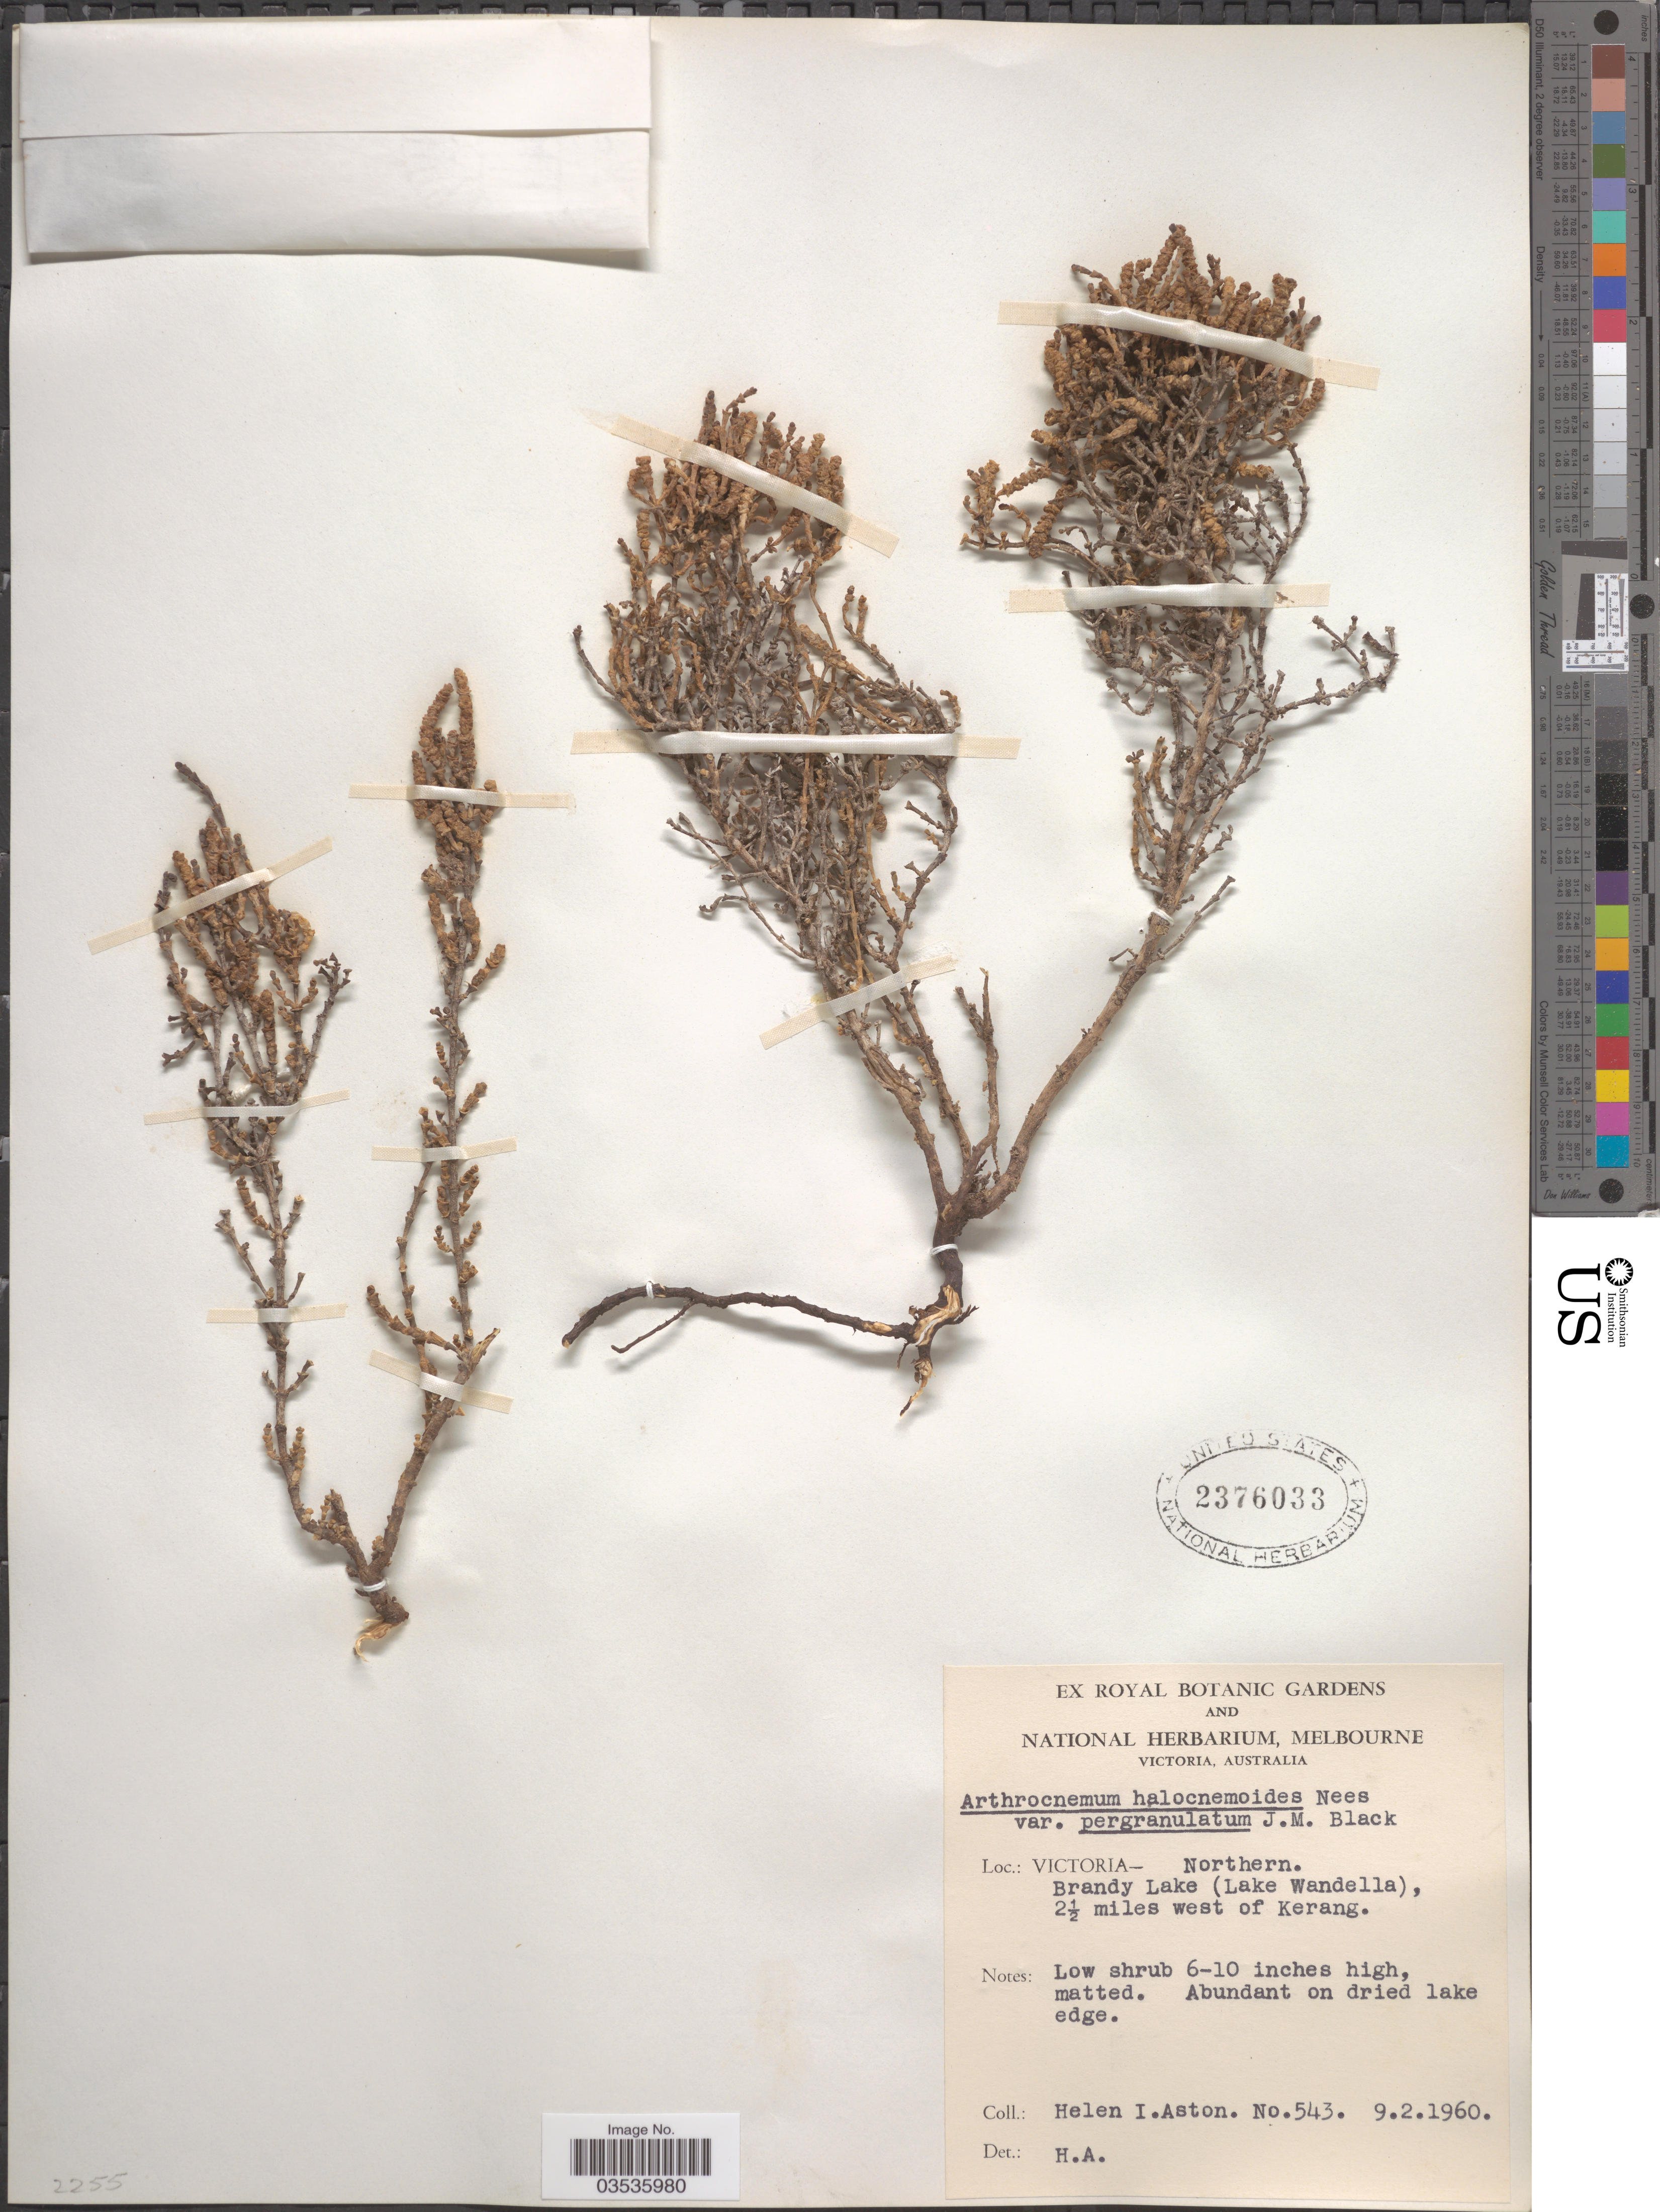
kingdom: Plantae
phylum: Tracheophyta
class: Magnoliopsida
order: Caryophyllales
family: Amaranthaceae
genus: Tecticornia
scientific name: Tecticornia pergranulata subsp. pergranulata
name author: (J.M. Black) K.A. Sheph. & Paul G. Wilson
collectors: H. I. Aston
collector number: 543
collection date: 1960-02-09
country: Australia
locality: Victoria- Northern Brandy Lake (Lake Wandella), 2½ miles west of Kerang.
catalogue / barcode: US 2376033